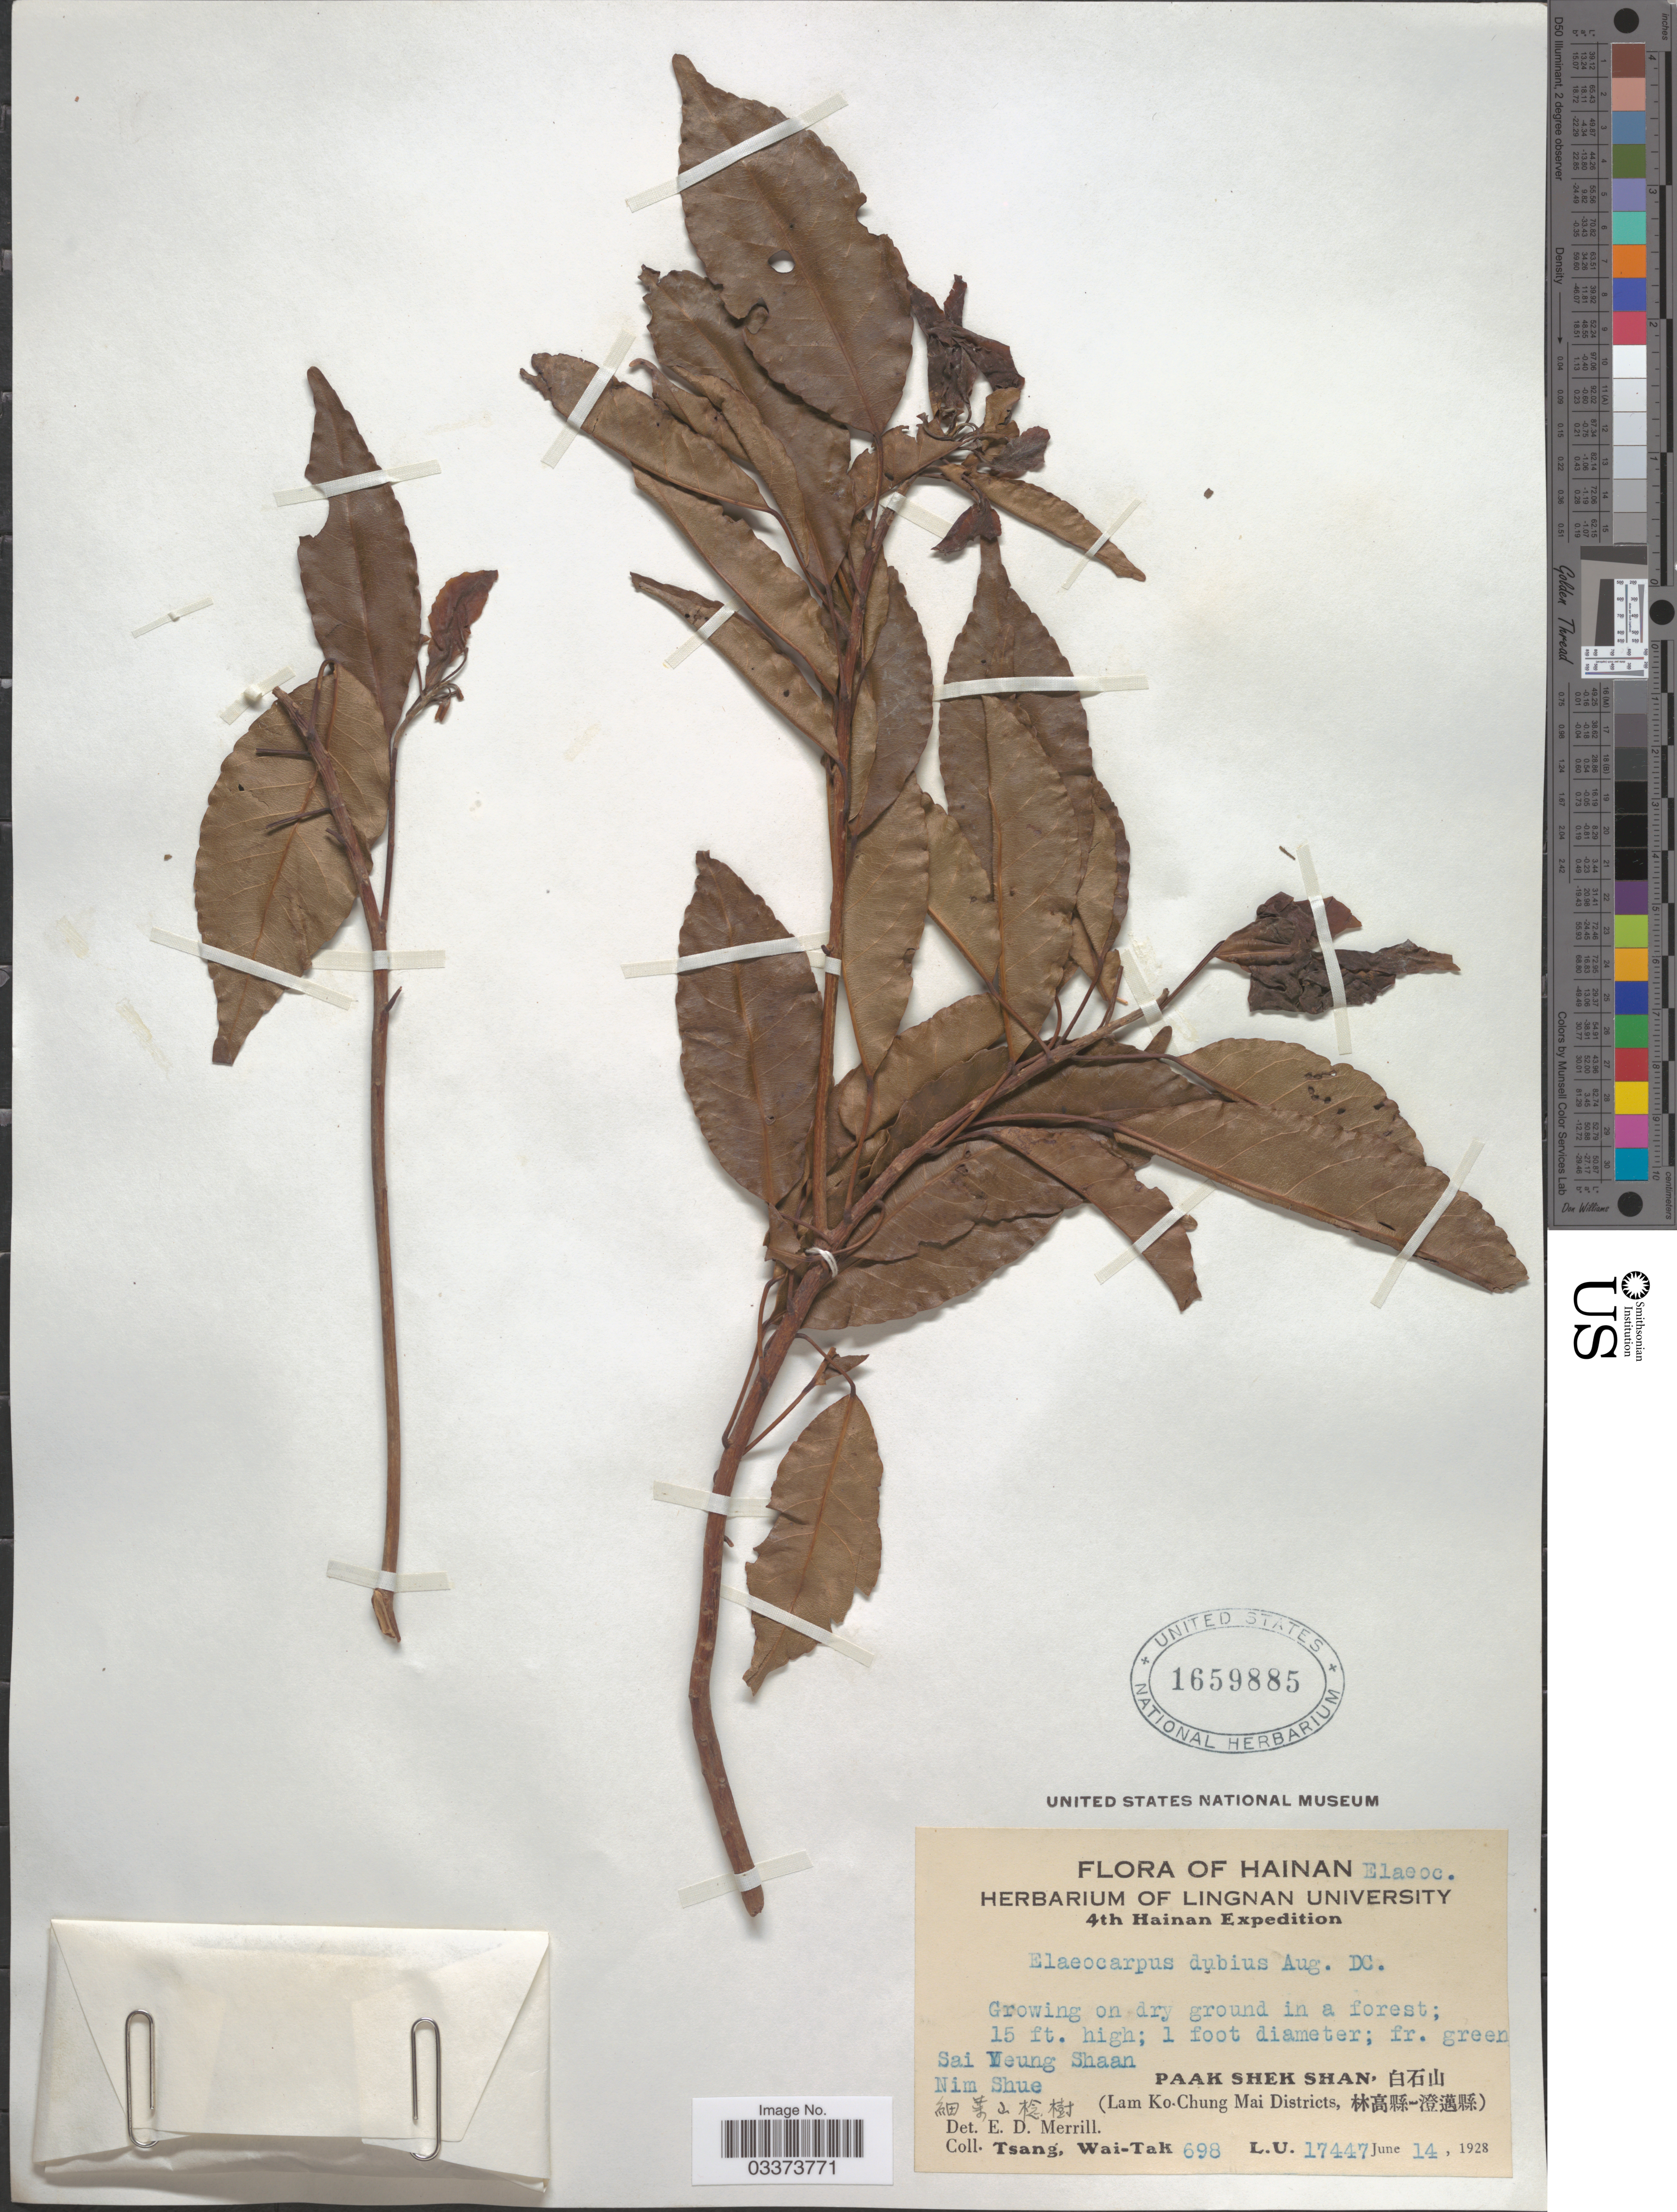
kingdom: Plantae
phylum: Tracheophyta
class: Magnoliopsida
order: Oxalidales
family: Elaeocarpaceae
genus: Elaeocarpus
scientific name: Elaeocarpus dubius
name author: DC.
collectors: W. T. Tsang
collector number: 698L.U.17447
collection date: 1928-06-14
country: China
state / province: Hainan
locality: Paak Shek Shaan, (Lam Ko-Chung Mai Districts.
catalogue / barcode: US 1659885